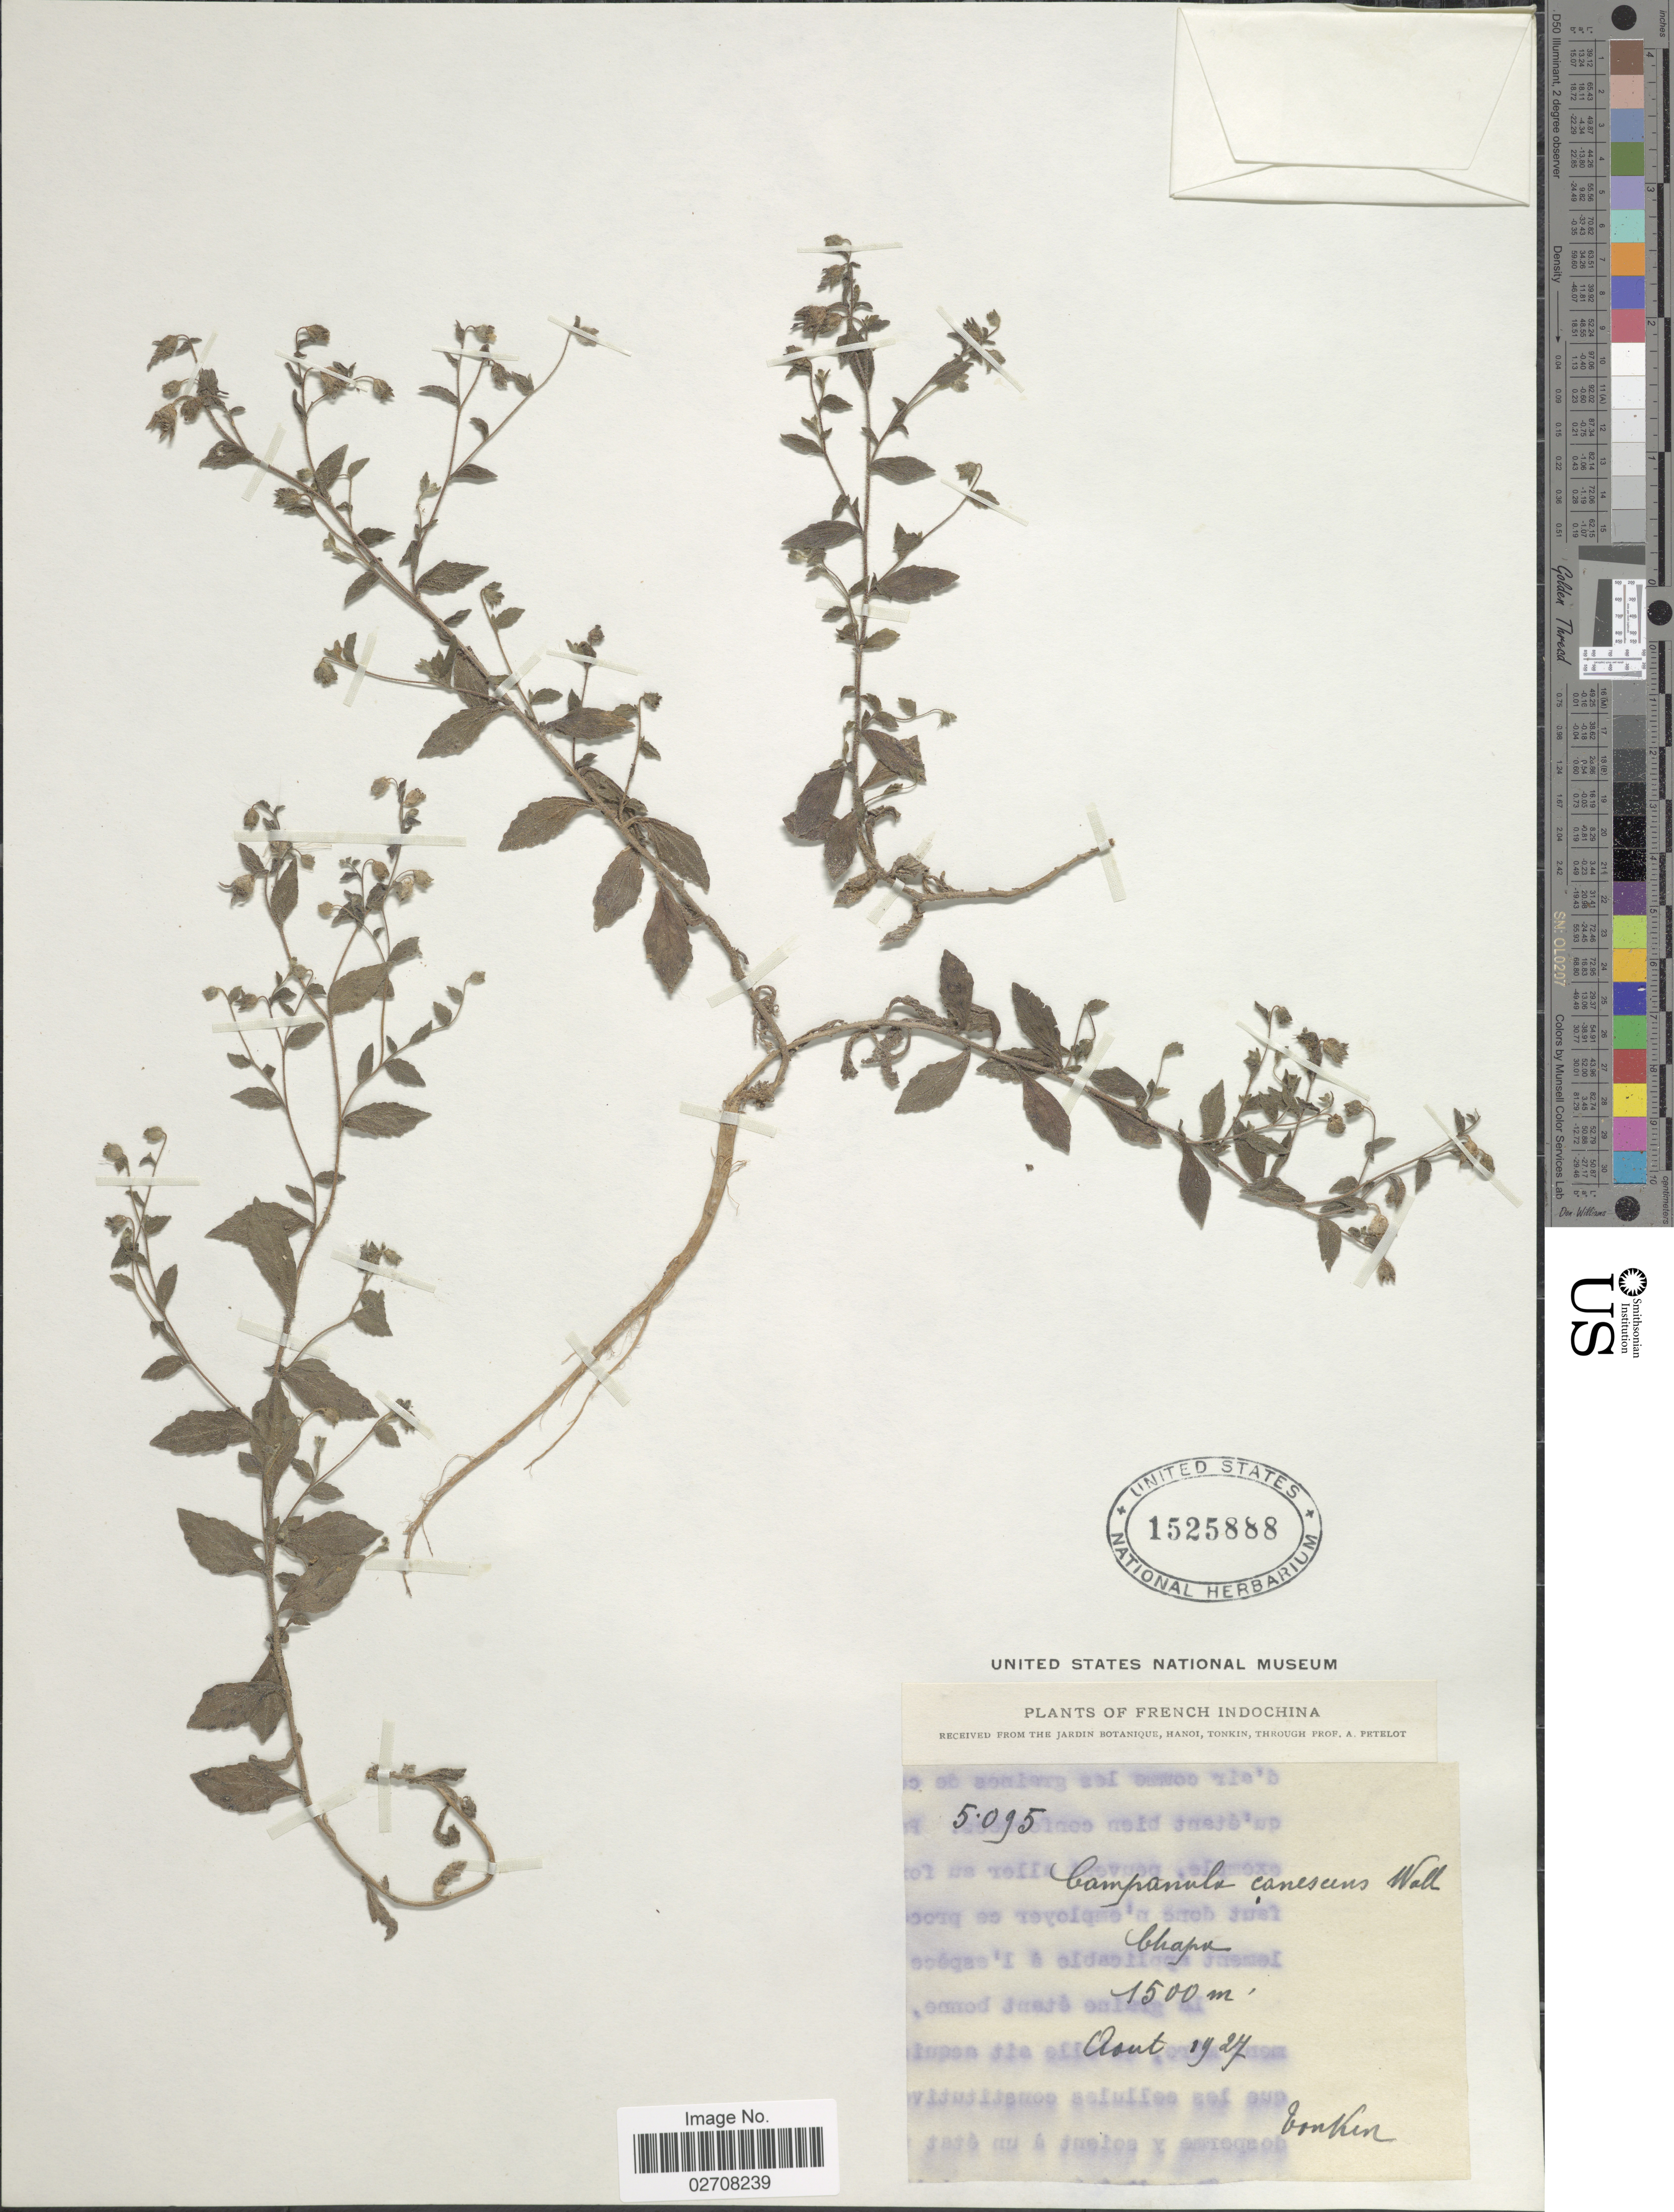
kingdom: Plantae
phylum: Tracheophyta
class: Magnoliopsida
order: Asterales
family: Campanulaceae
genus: Campanula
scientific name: Campanula canescens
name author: A. Roth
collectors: Ex herb. Jardin Botanique, Hanoi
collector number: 5095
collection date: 1927-08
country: Vietnam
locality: French Indochina. Chapu. Tonkin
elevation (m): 1500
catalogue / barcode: US 1525888